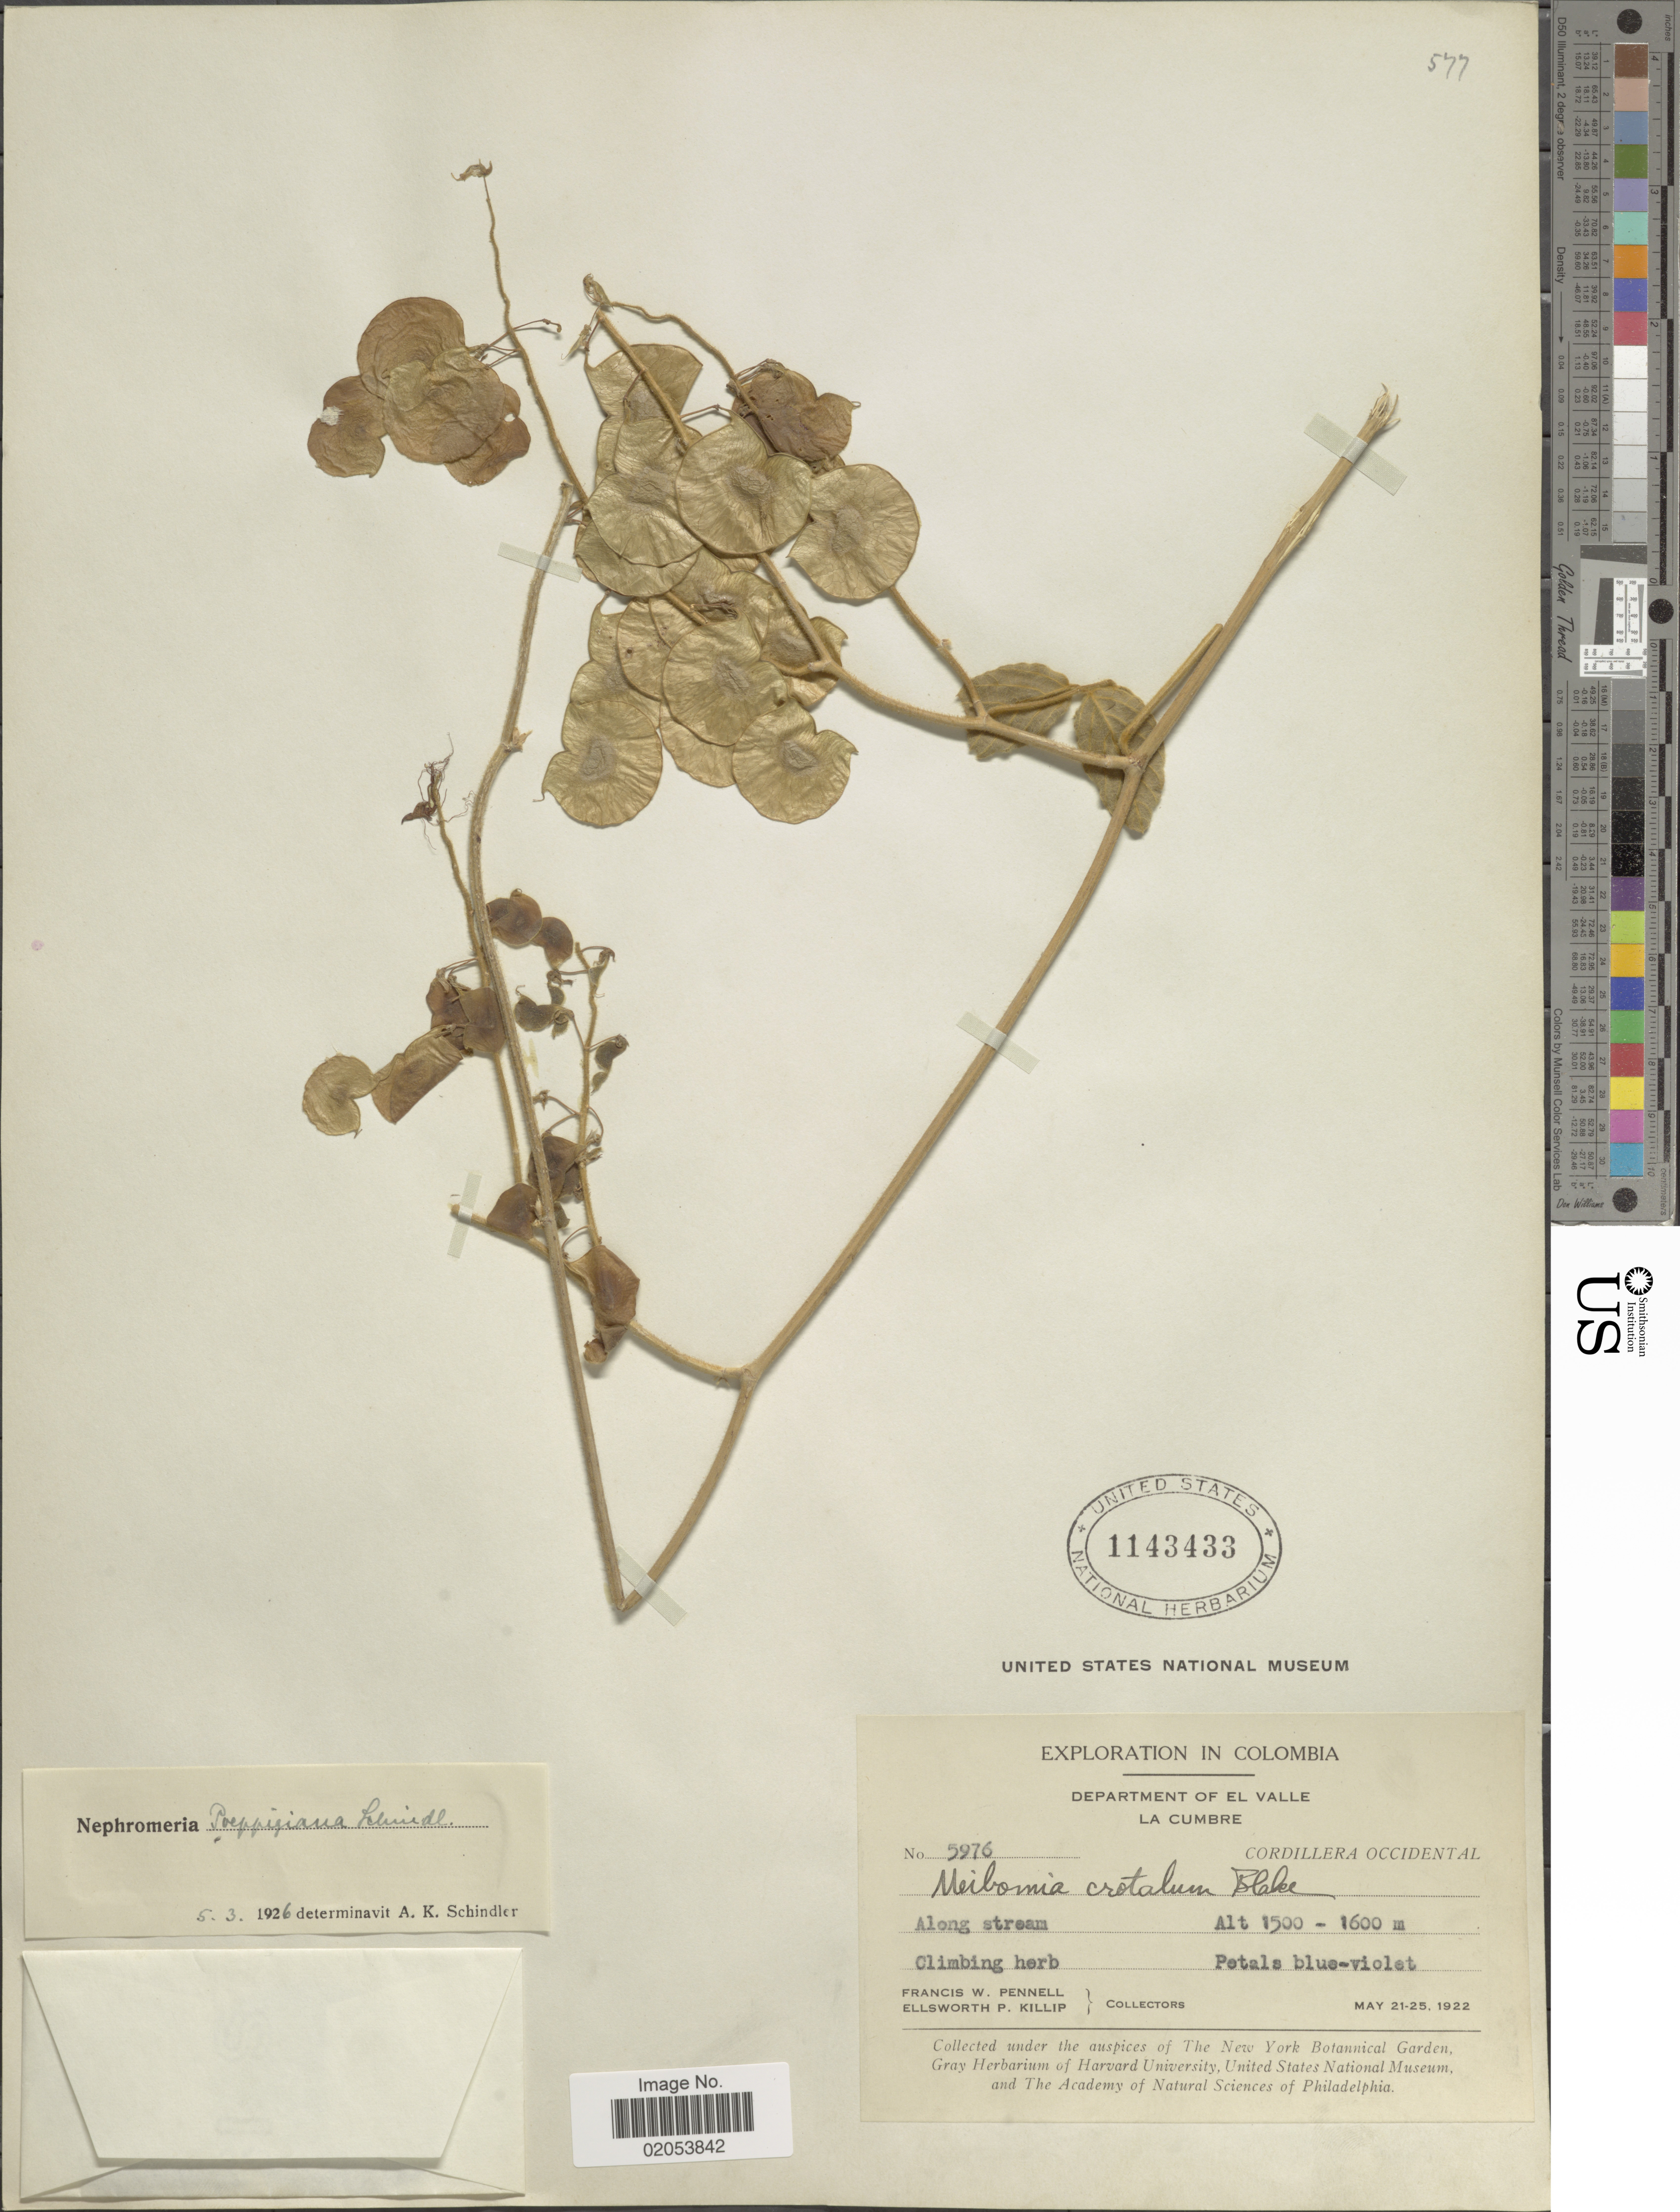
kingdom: Plantae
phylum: Tracheophyta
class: Magnoliopsida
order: Fabales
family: Fabaceae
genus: Desmodium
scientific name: Desmodium poeppigianum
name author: (Schindl.) J.F. Macbr.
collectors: F. W. Pennell & E. P. Killip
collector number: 5976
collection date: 1922-05-21/1922-05-25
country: Colombia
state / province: Valle del Cauca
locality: Department of El Valle. La Cumbre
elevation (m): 1500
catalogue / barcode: US 1143433